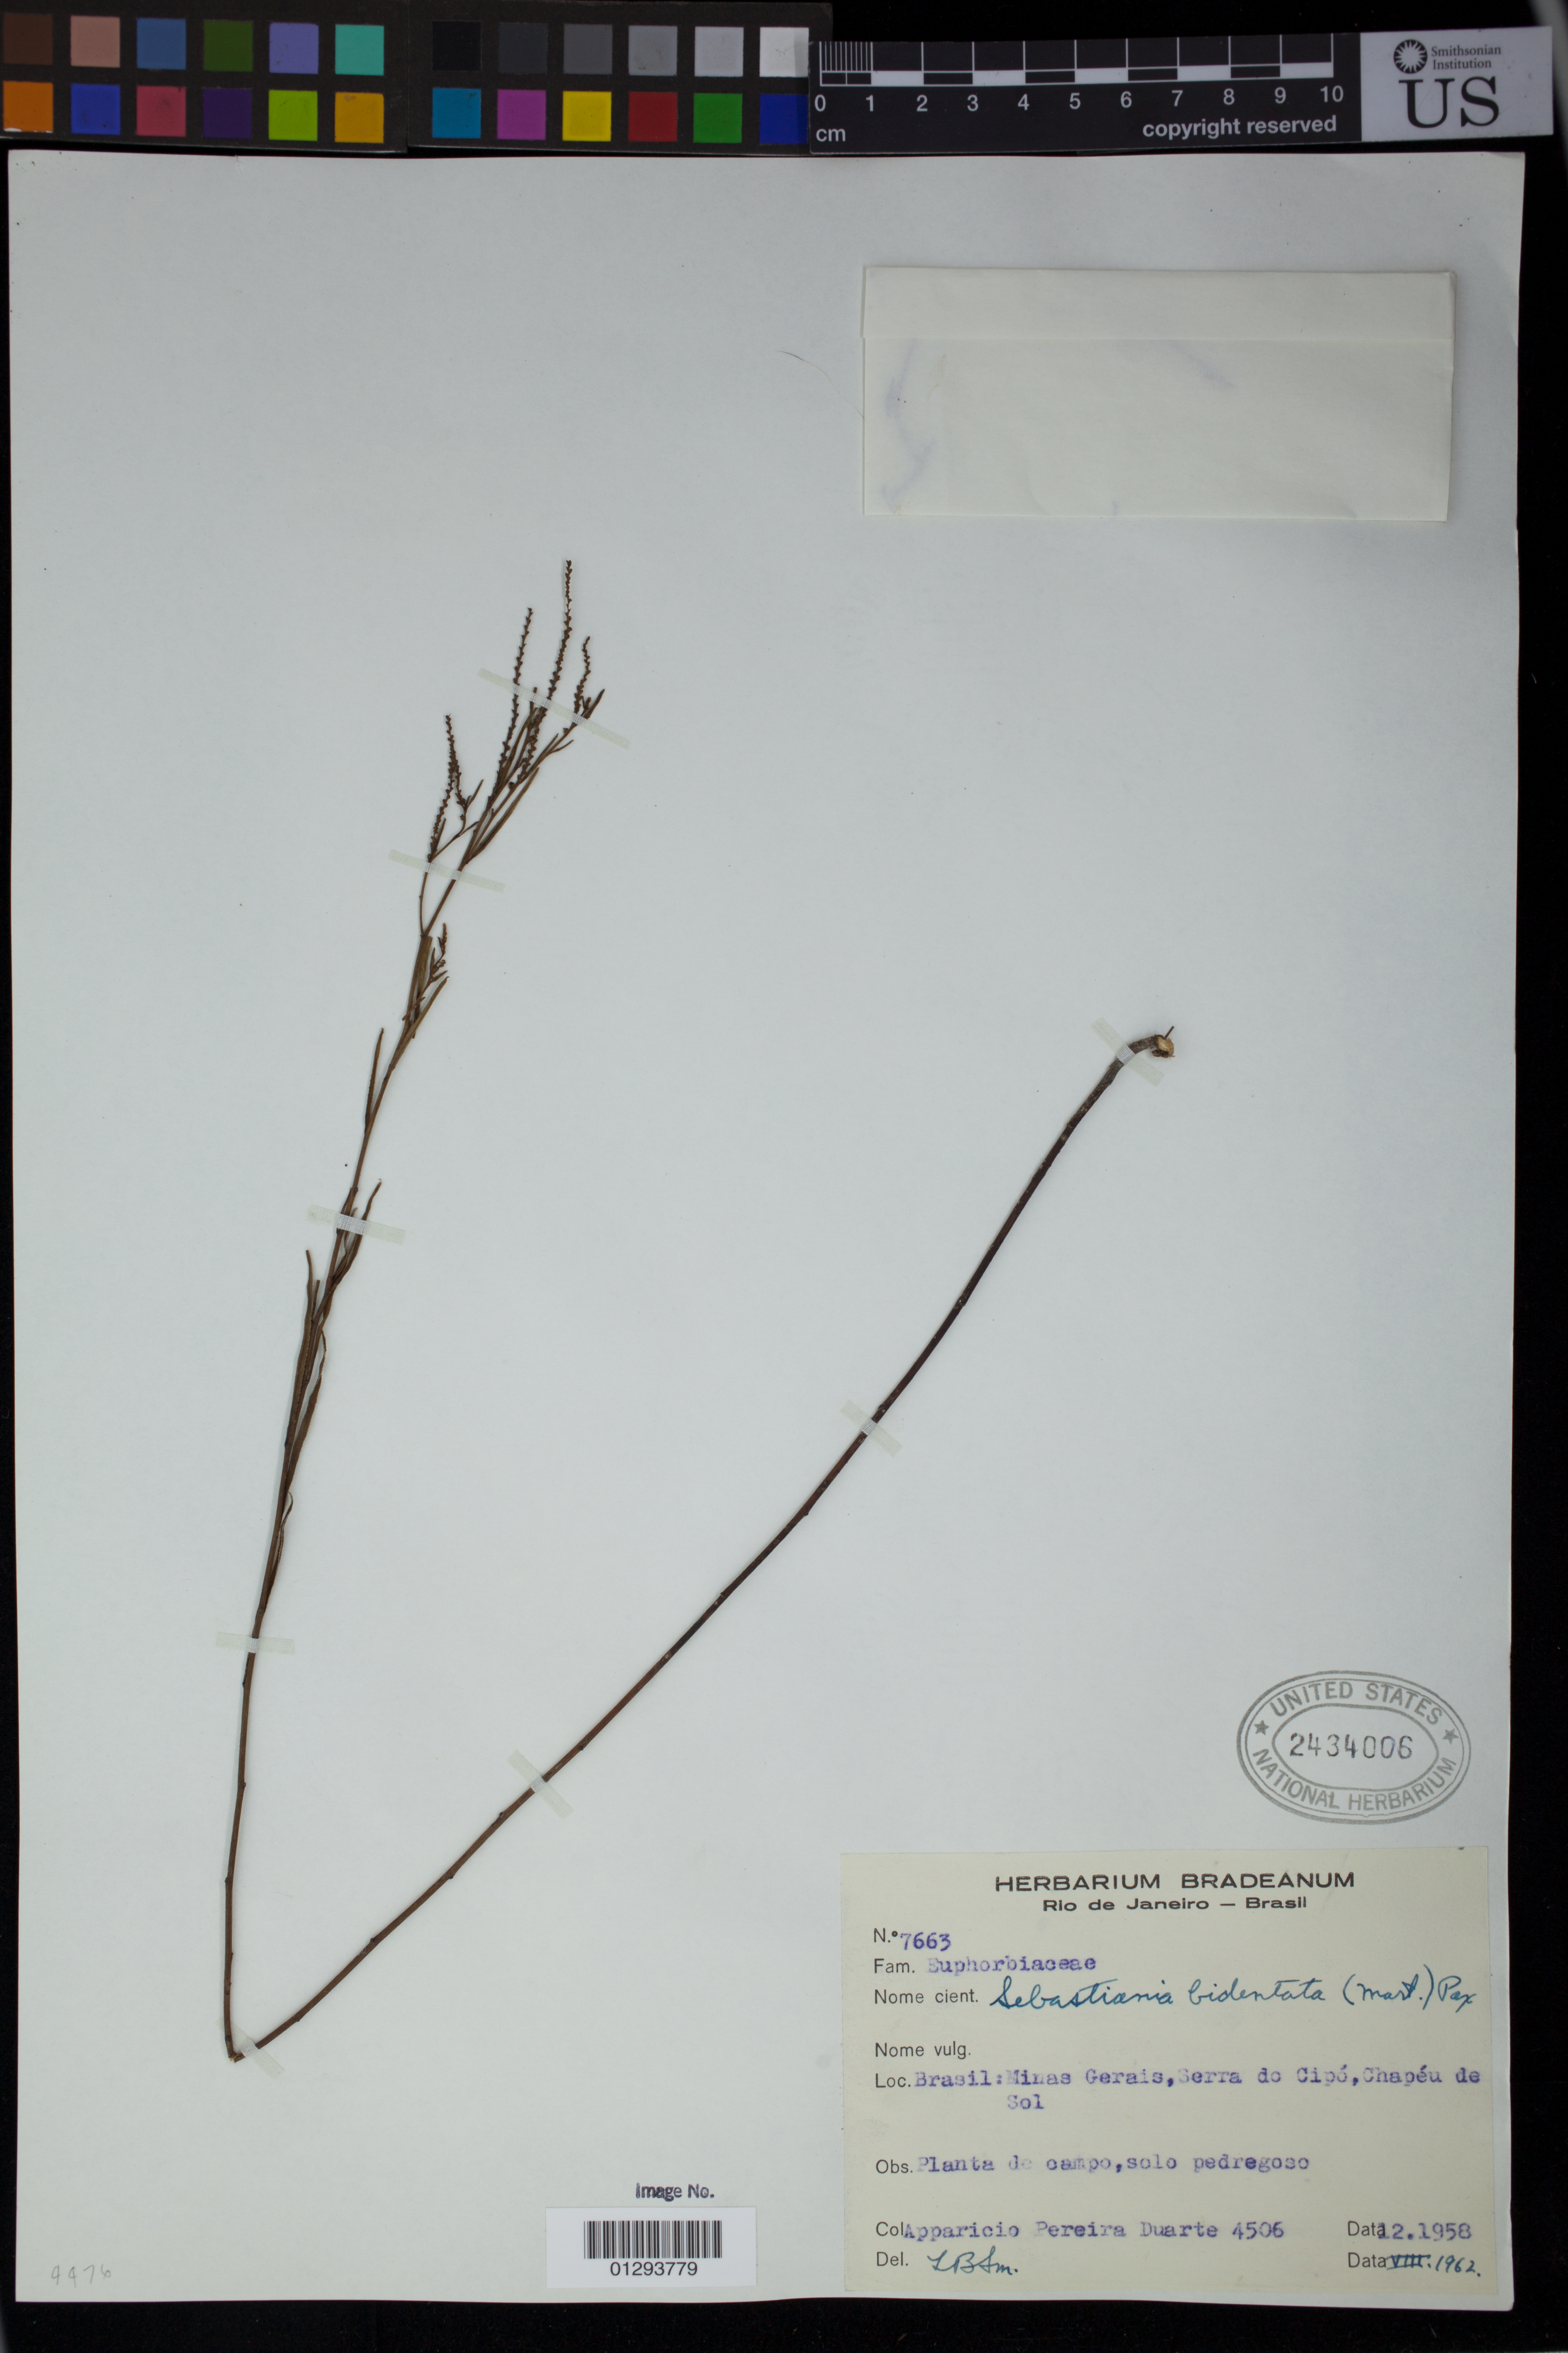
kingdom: Plantae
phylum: Tracheophyta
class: Magnoliopsida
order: Malpighiales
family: Euphorbiaceae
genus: Sebastiania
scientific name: Sebastiania bidentata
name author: (Mart. & Zucc.) Pax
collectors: A. P. Duarte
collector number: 4506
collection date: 1958-12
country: Brazil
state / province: Minas Gerais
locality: Serra do Cipo, Chapeu de Sol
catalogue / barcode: US 2434006